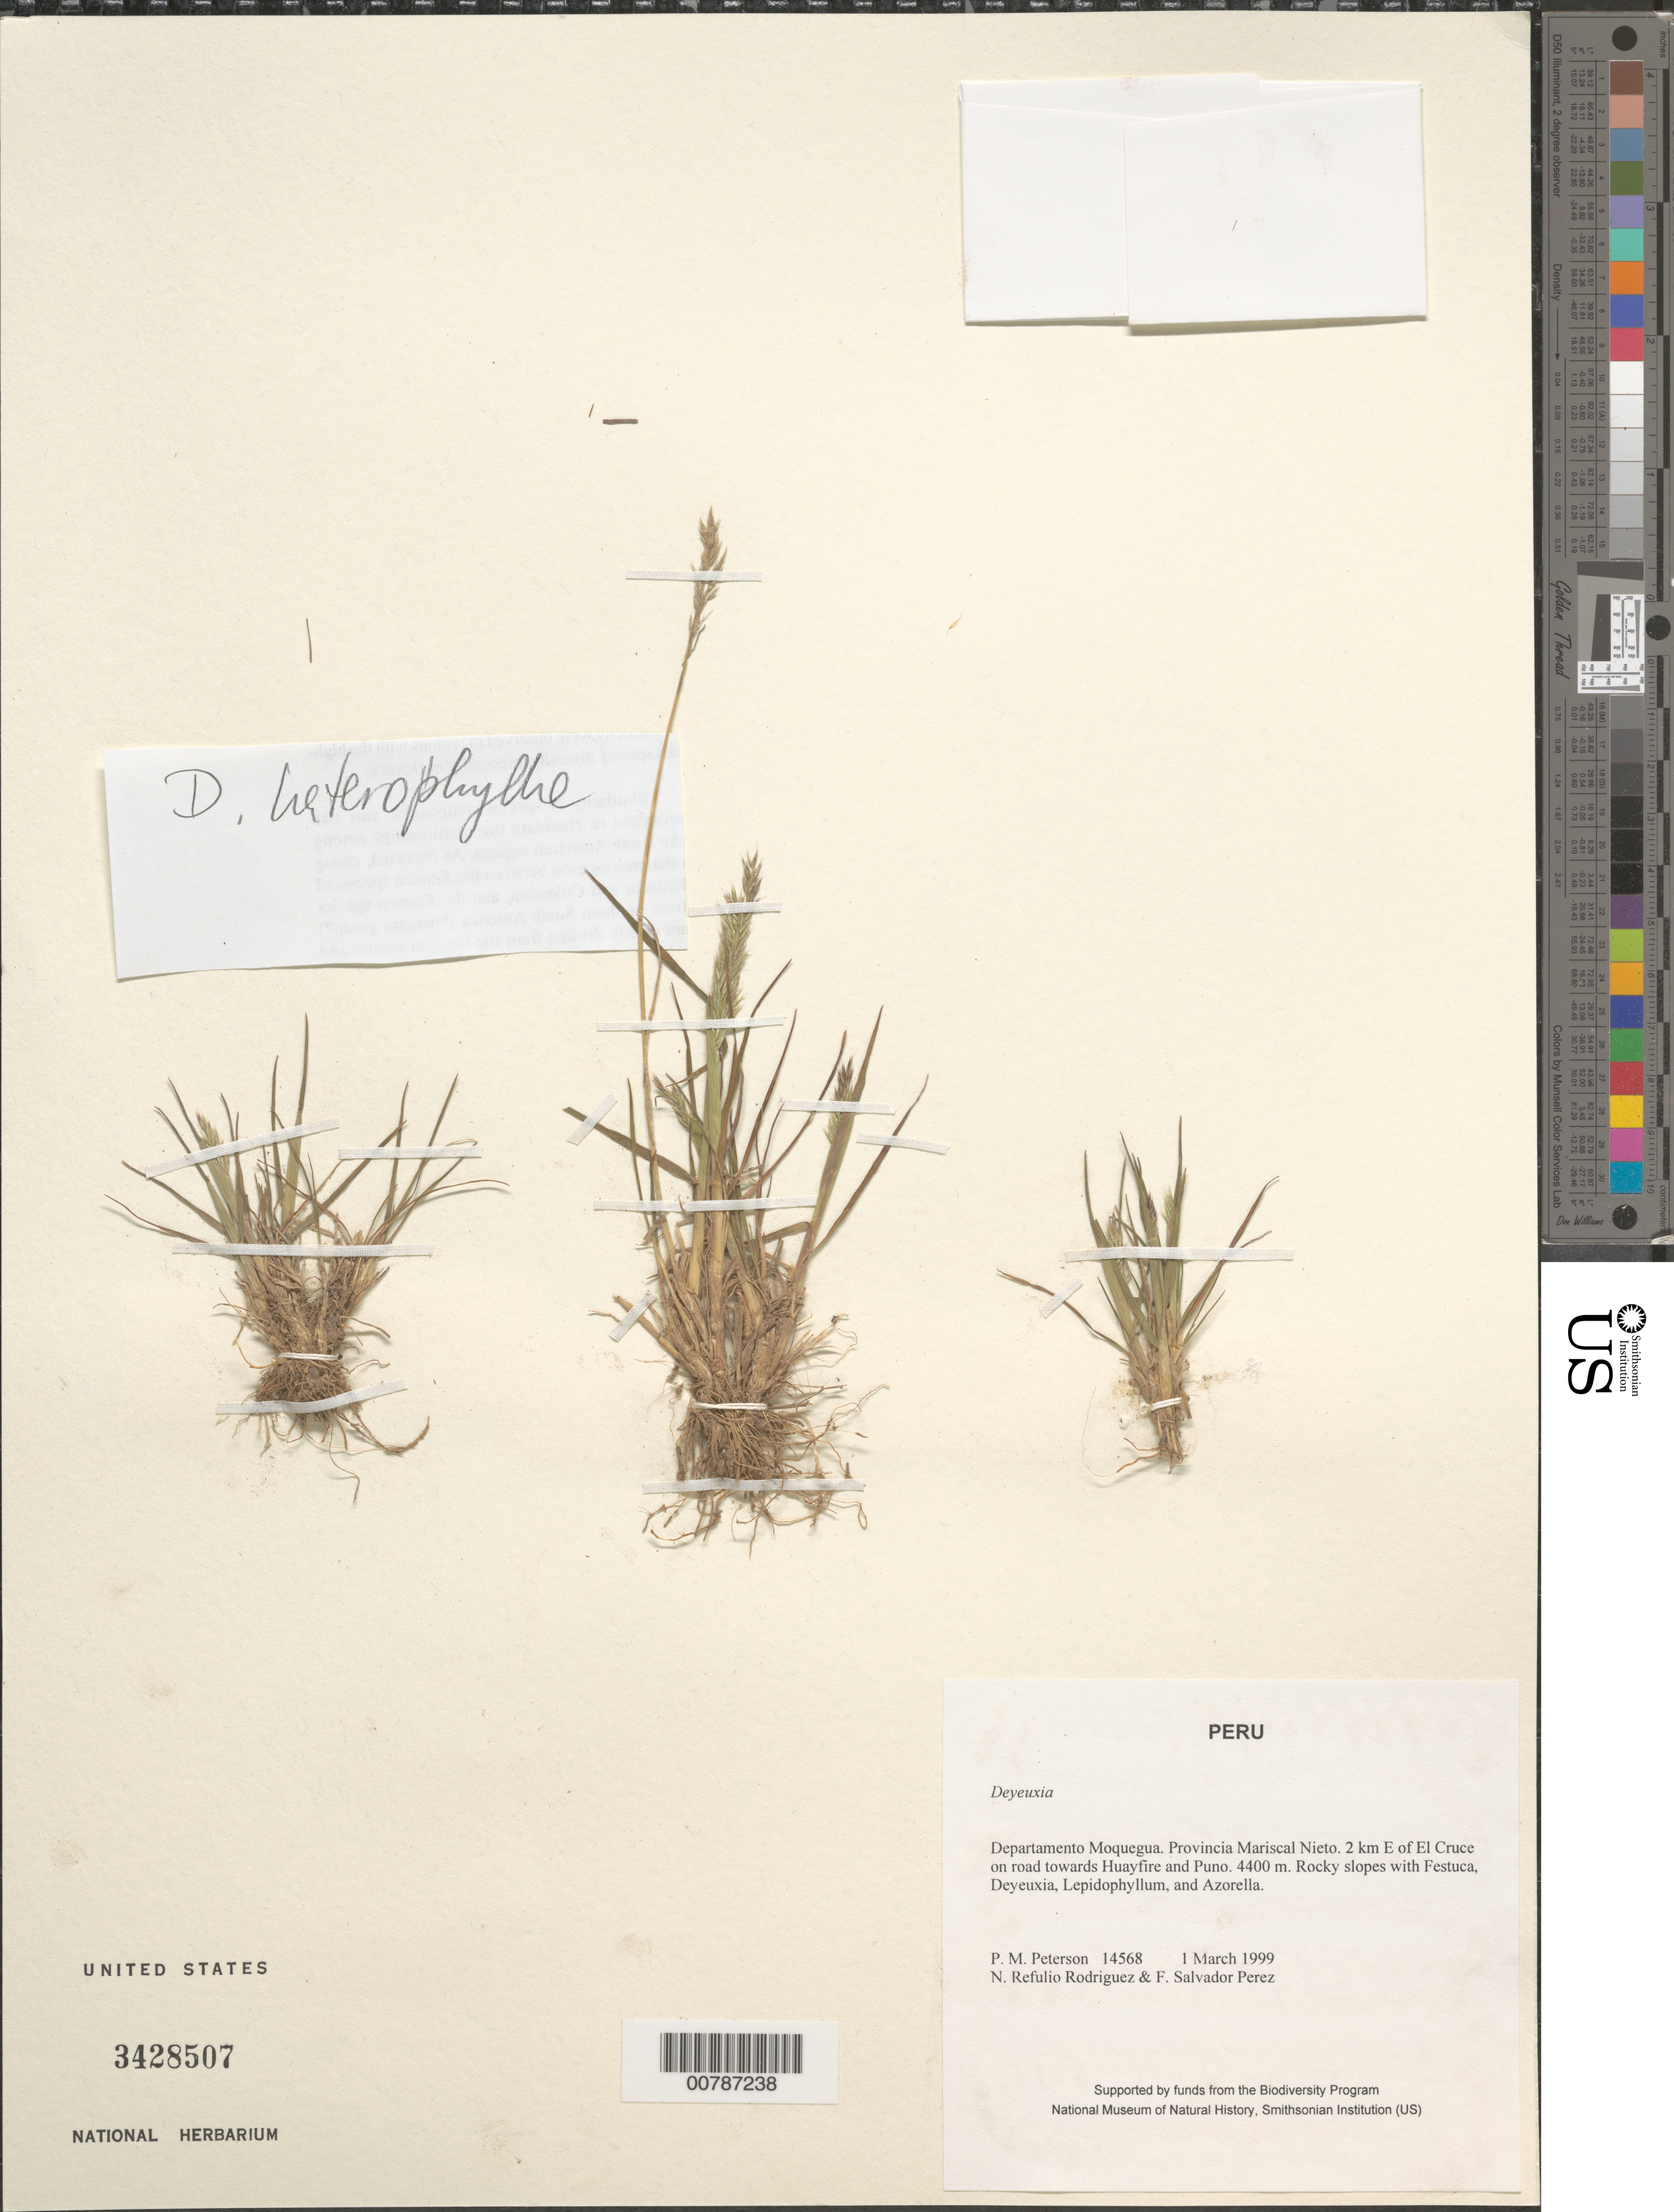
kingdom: Plantae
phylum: Tracheophyta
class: Liliopsida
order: Poales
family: Poaceae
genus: Calamagrostis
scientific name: Calamagrostis sp.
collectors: P. M. Peterson, N. Refulio-Rodríguez & F. Salvador Perez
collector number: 14568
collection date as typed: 01 Mar 1999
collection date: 1999-03-01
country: Peru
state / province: Moquegua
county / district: Mariscal Nieto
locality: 2 km E of El Cruce on road towards Huayfire and Puno.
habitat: Rocky slopes with Festuca, Deyeuxia, Lepidophyllum and Azorella.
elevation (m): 4400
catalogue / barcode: US 3428507